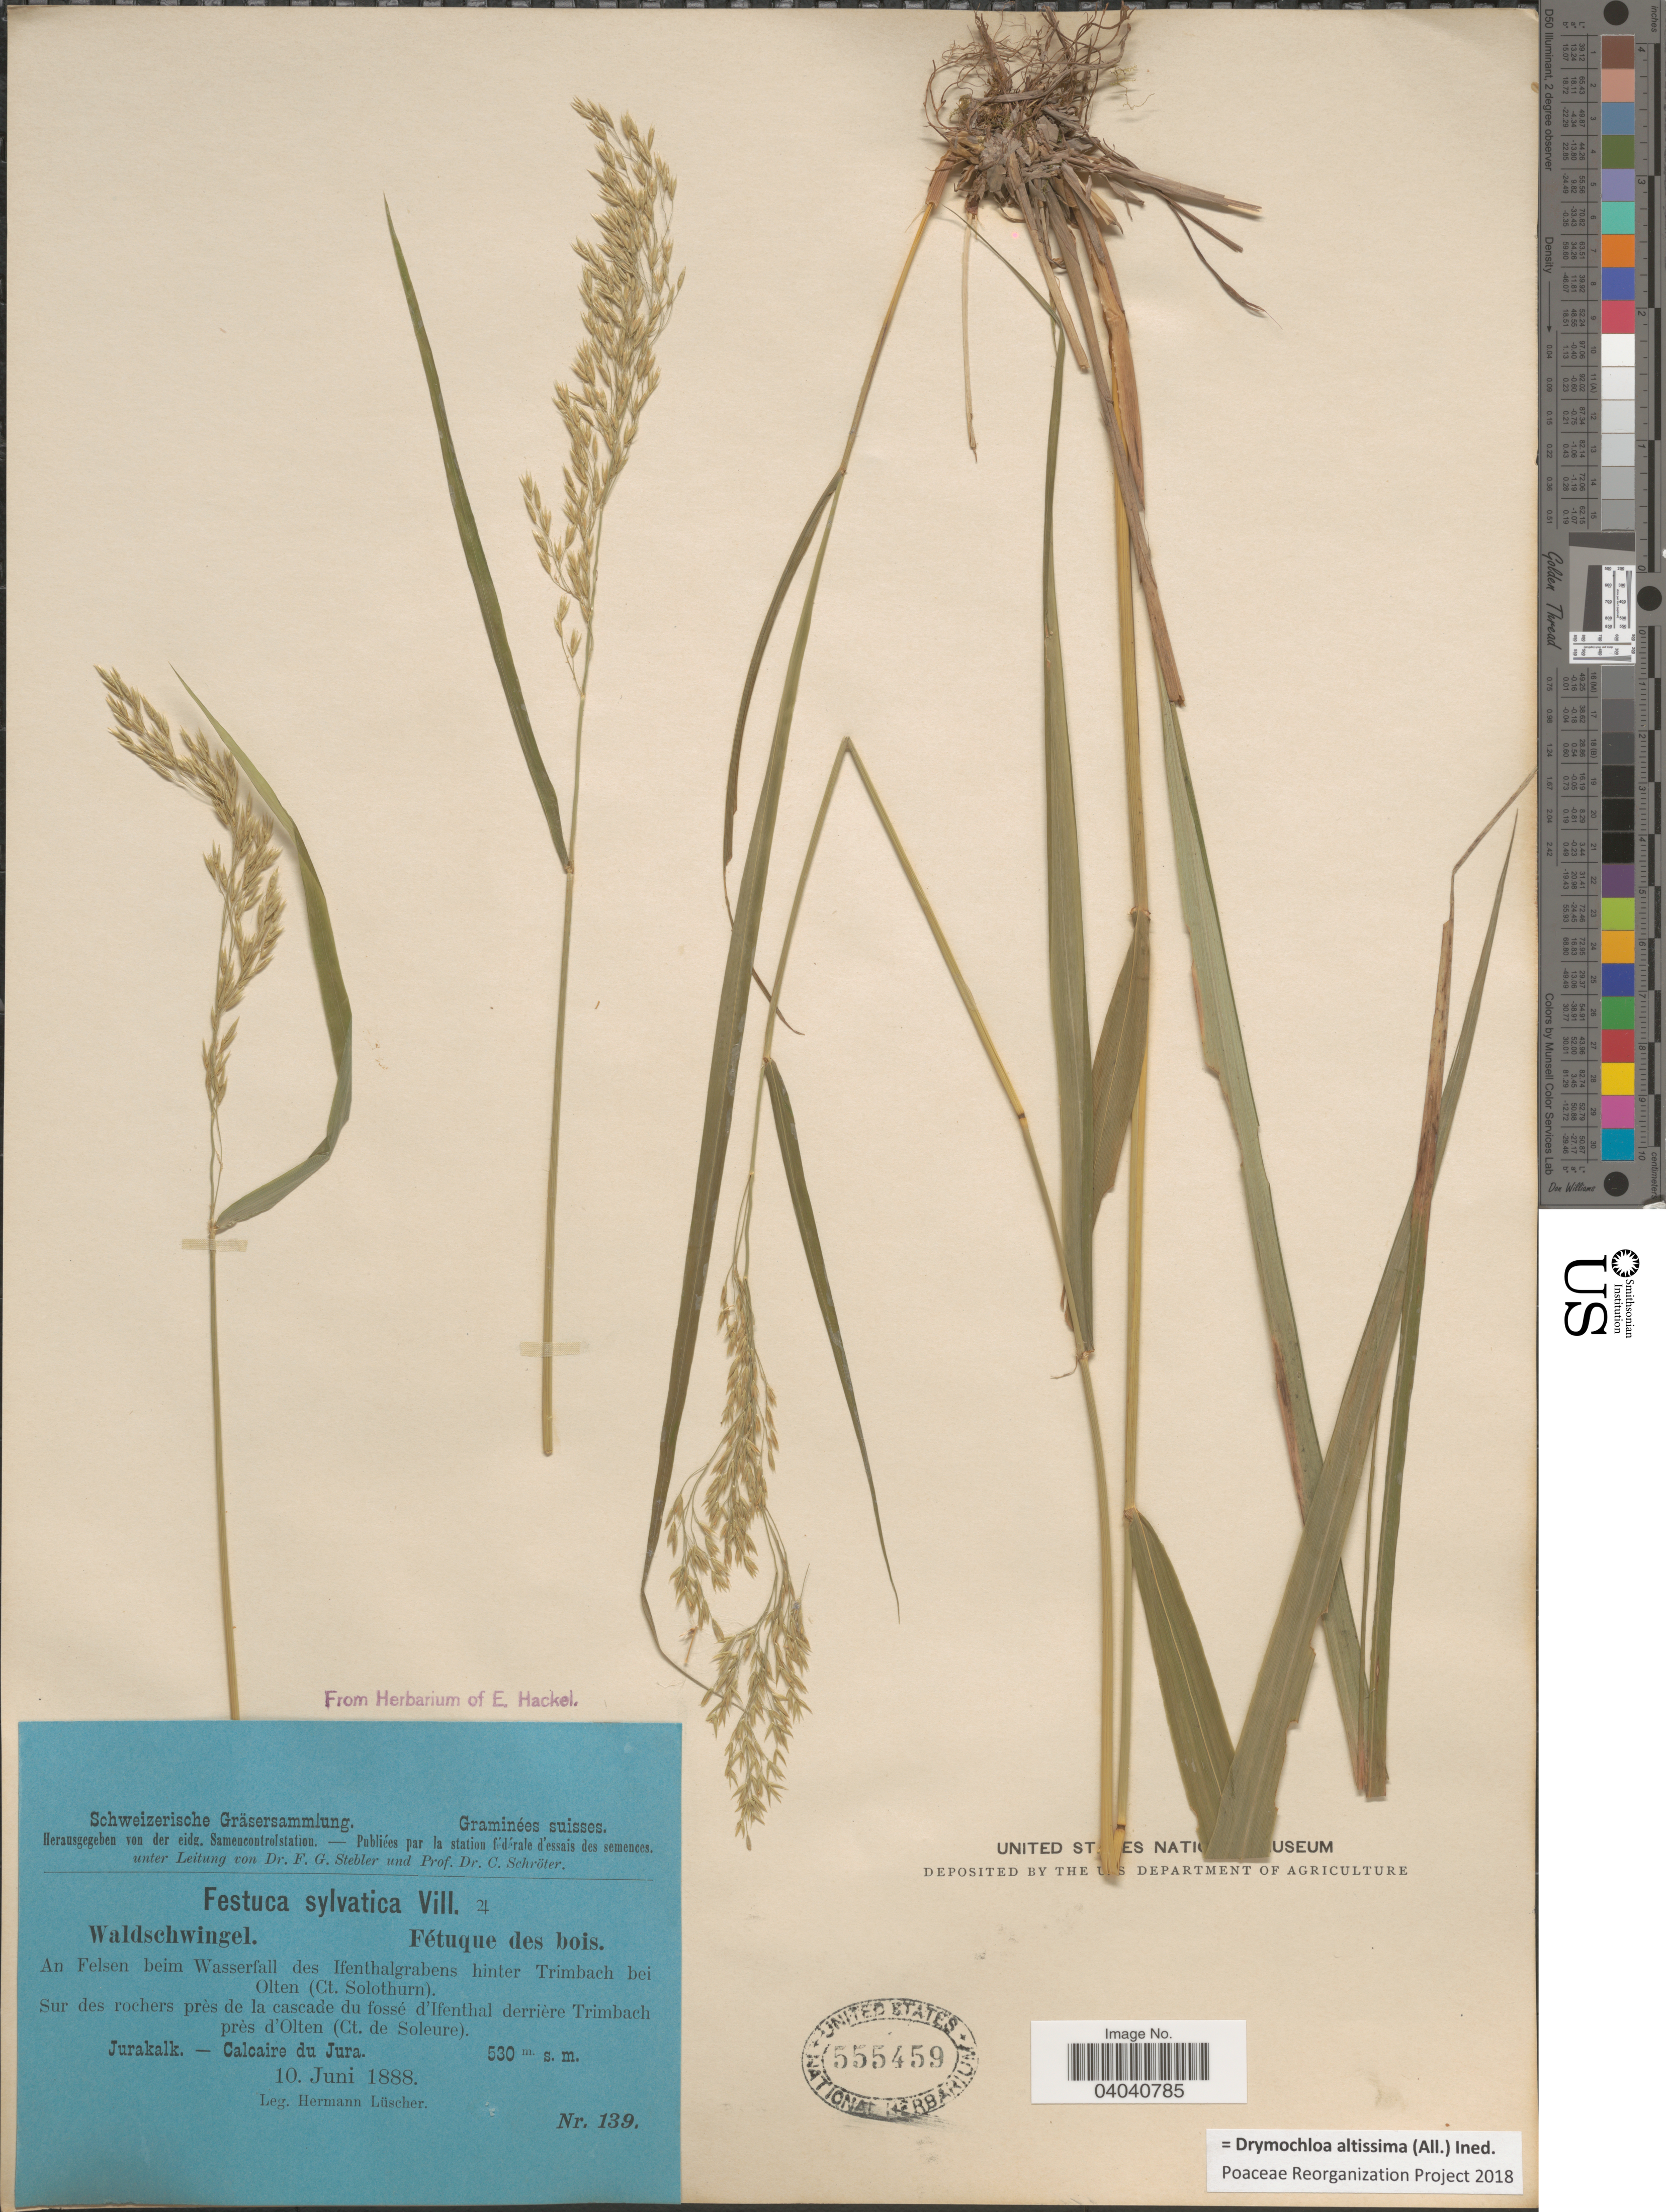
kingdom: Plantae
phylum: Tracheophyta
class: Liliopsida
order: Poales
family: Poaceae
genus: Drymochloa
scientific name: Drymochloa altissima (All.) ined.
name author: (All.)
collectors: H. Lüscher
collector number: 139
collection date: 1888-06-10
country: Switzerland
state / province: Jura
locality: Suisses. An Felsen beim Wasserfall des Ifenthalgrabens hinter Trimbach bei Olten (Ct. Solothurn). Sur des rochers près de la cascade du fossé d'Ifenthal derrière Trimbach près d'Olten (Ct. de Soleure). Jurakalk. - Calcaire du Jura.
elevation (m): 530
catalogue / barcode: US 555459